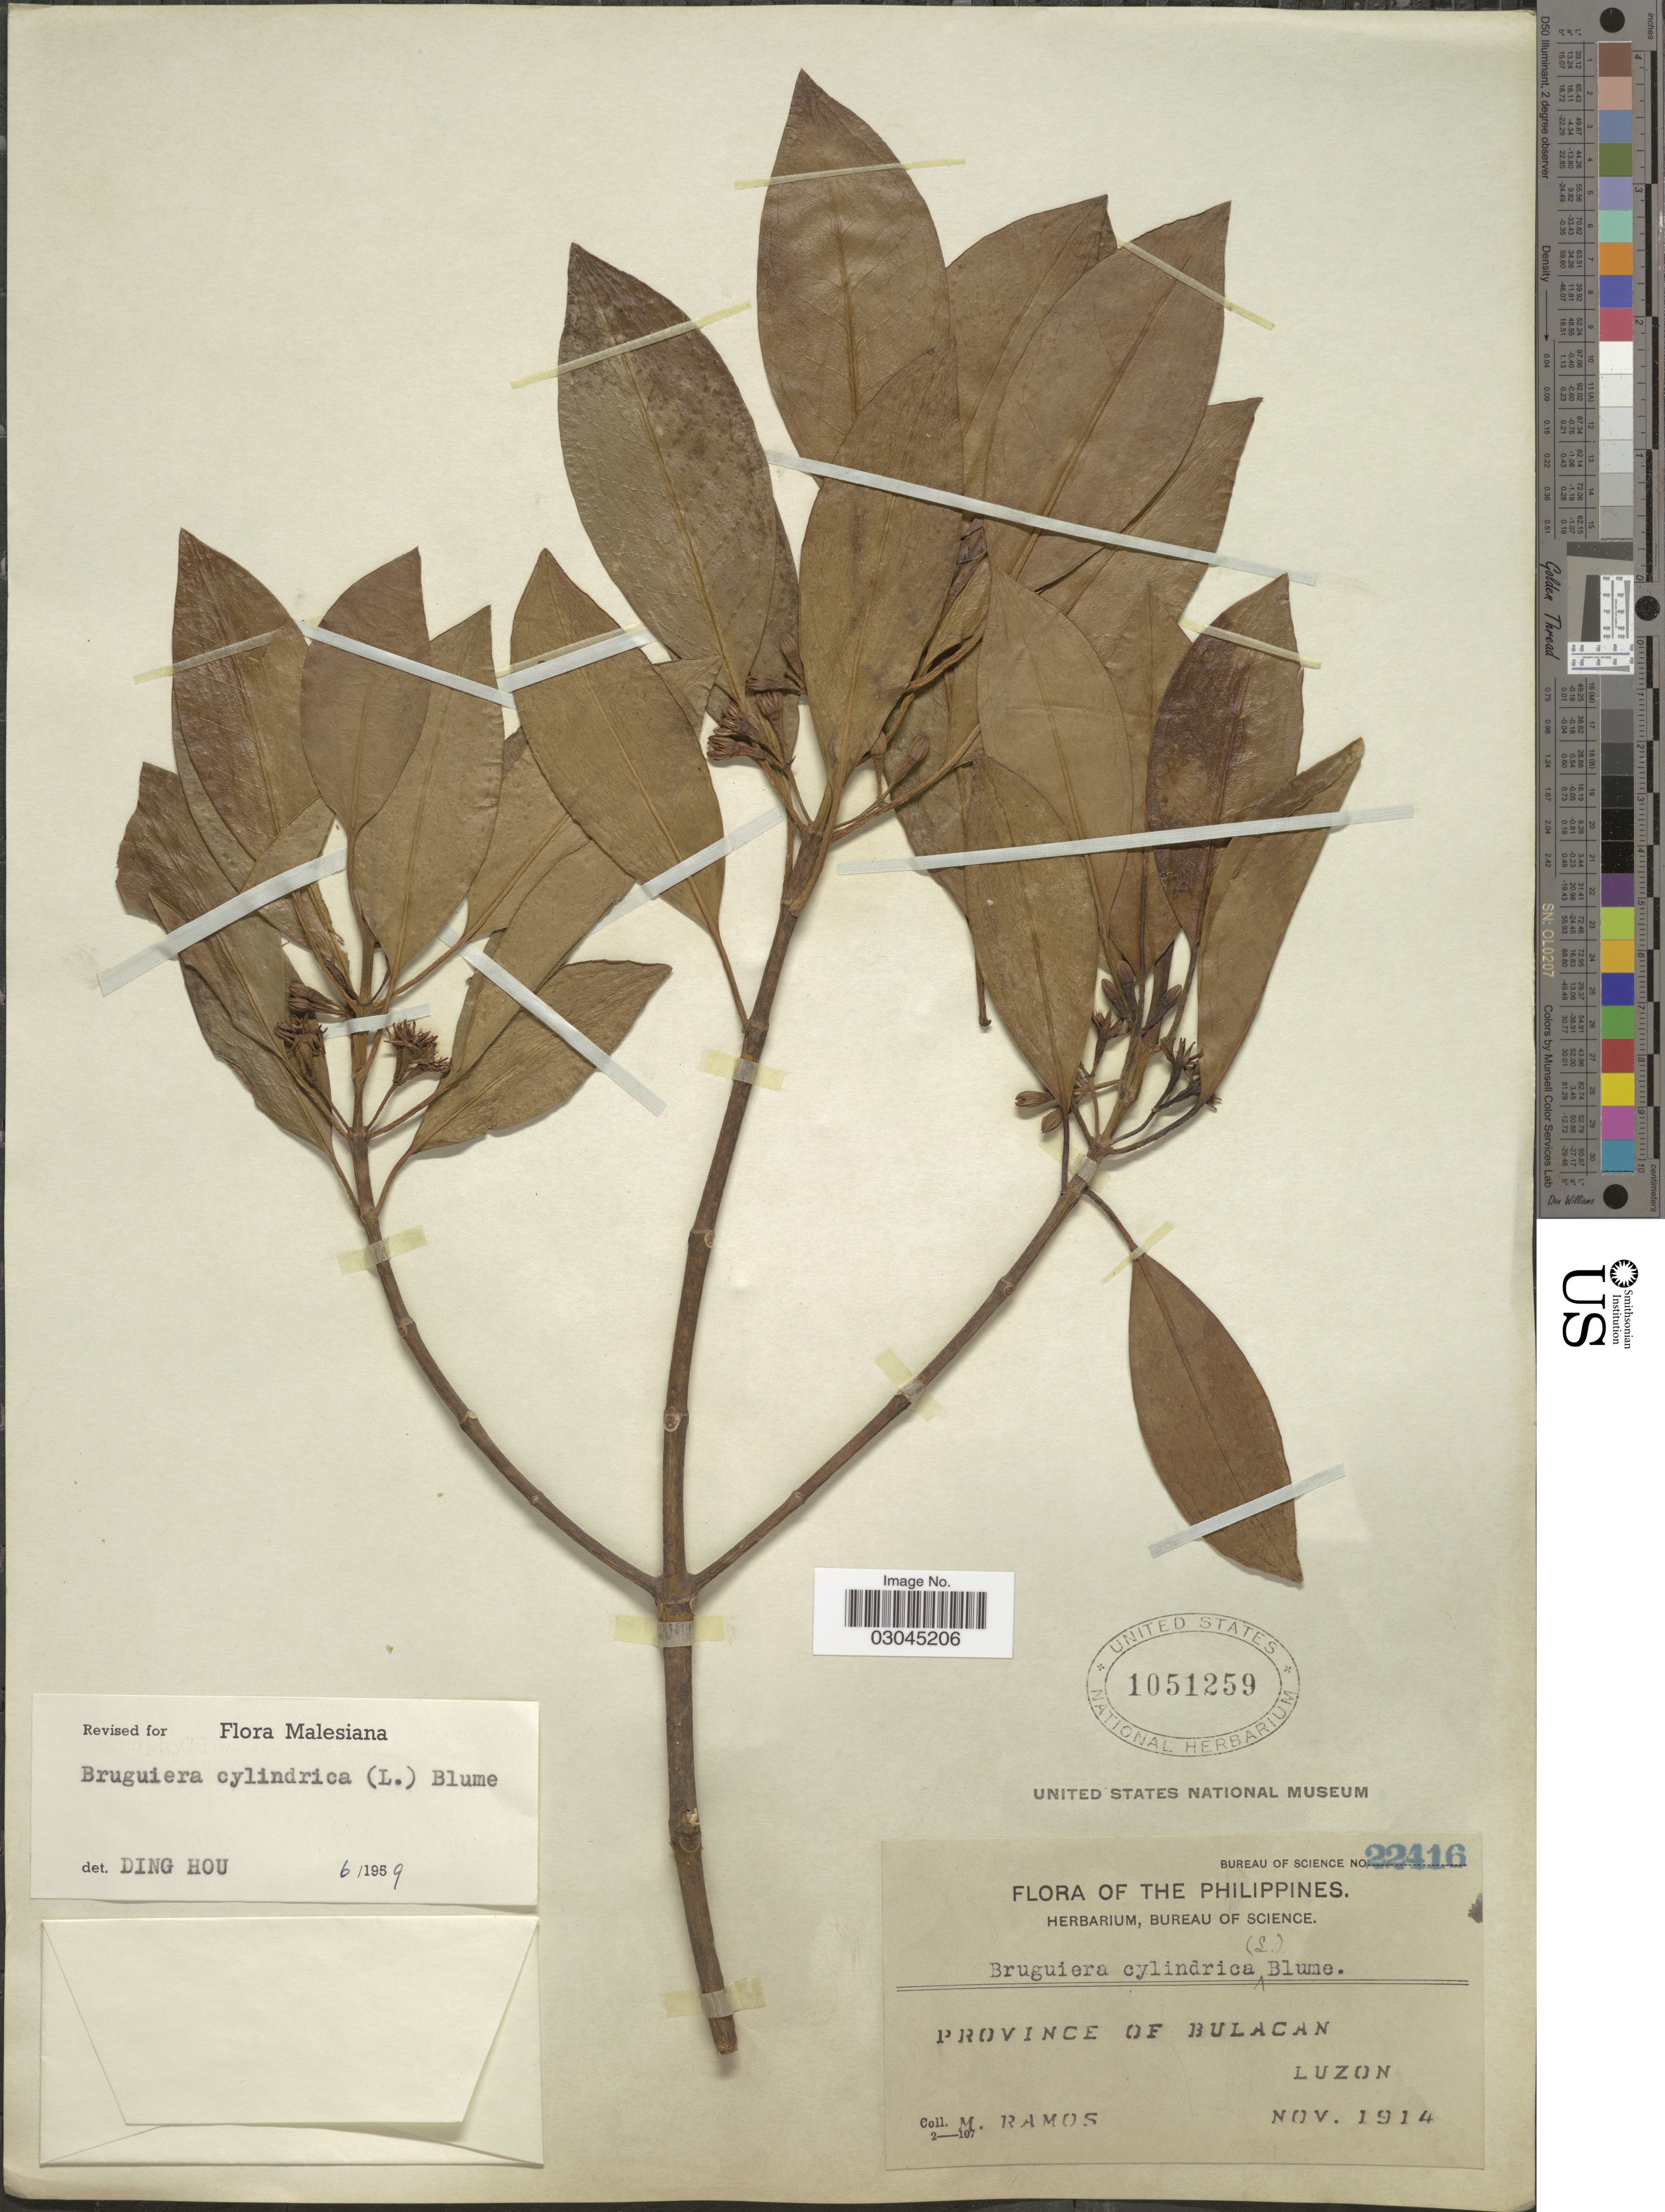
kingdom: Plantae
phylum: Tracheophyta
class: Magnoliopsida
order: Malpighiales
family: Rhizophoraceae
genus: Bruguiera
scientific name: Bruguiera cylindrica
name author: (L.) Blume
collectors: M. Ramos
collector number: Bureau of Science 22416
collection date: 1914-11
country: Philippines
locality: Province of Bulacan. Luzon.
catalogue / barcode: US 1051259